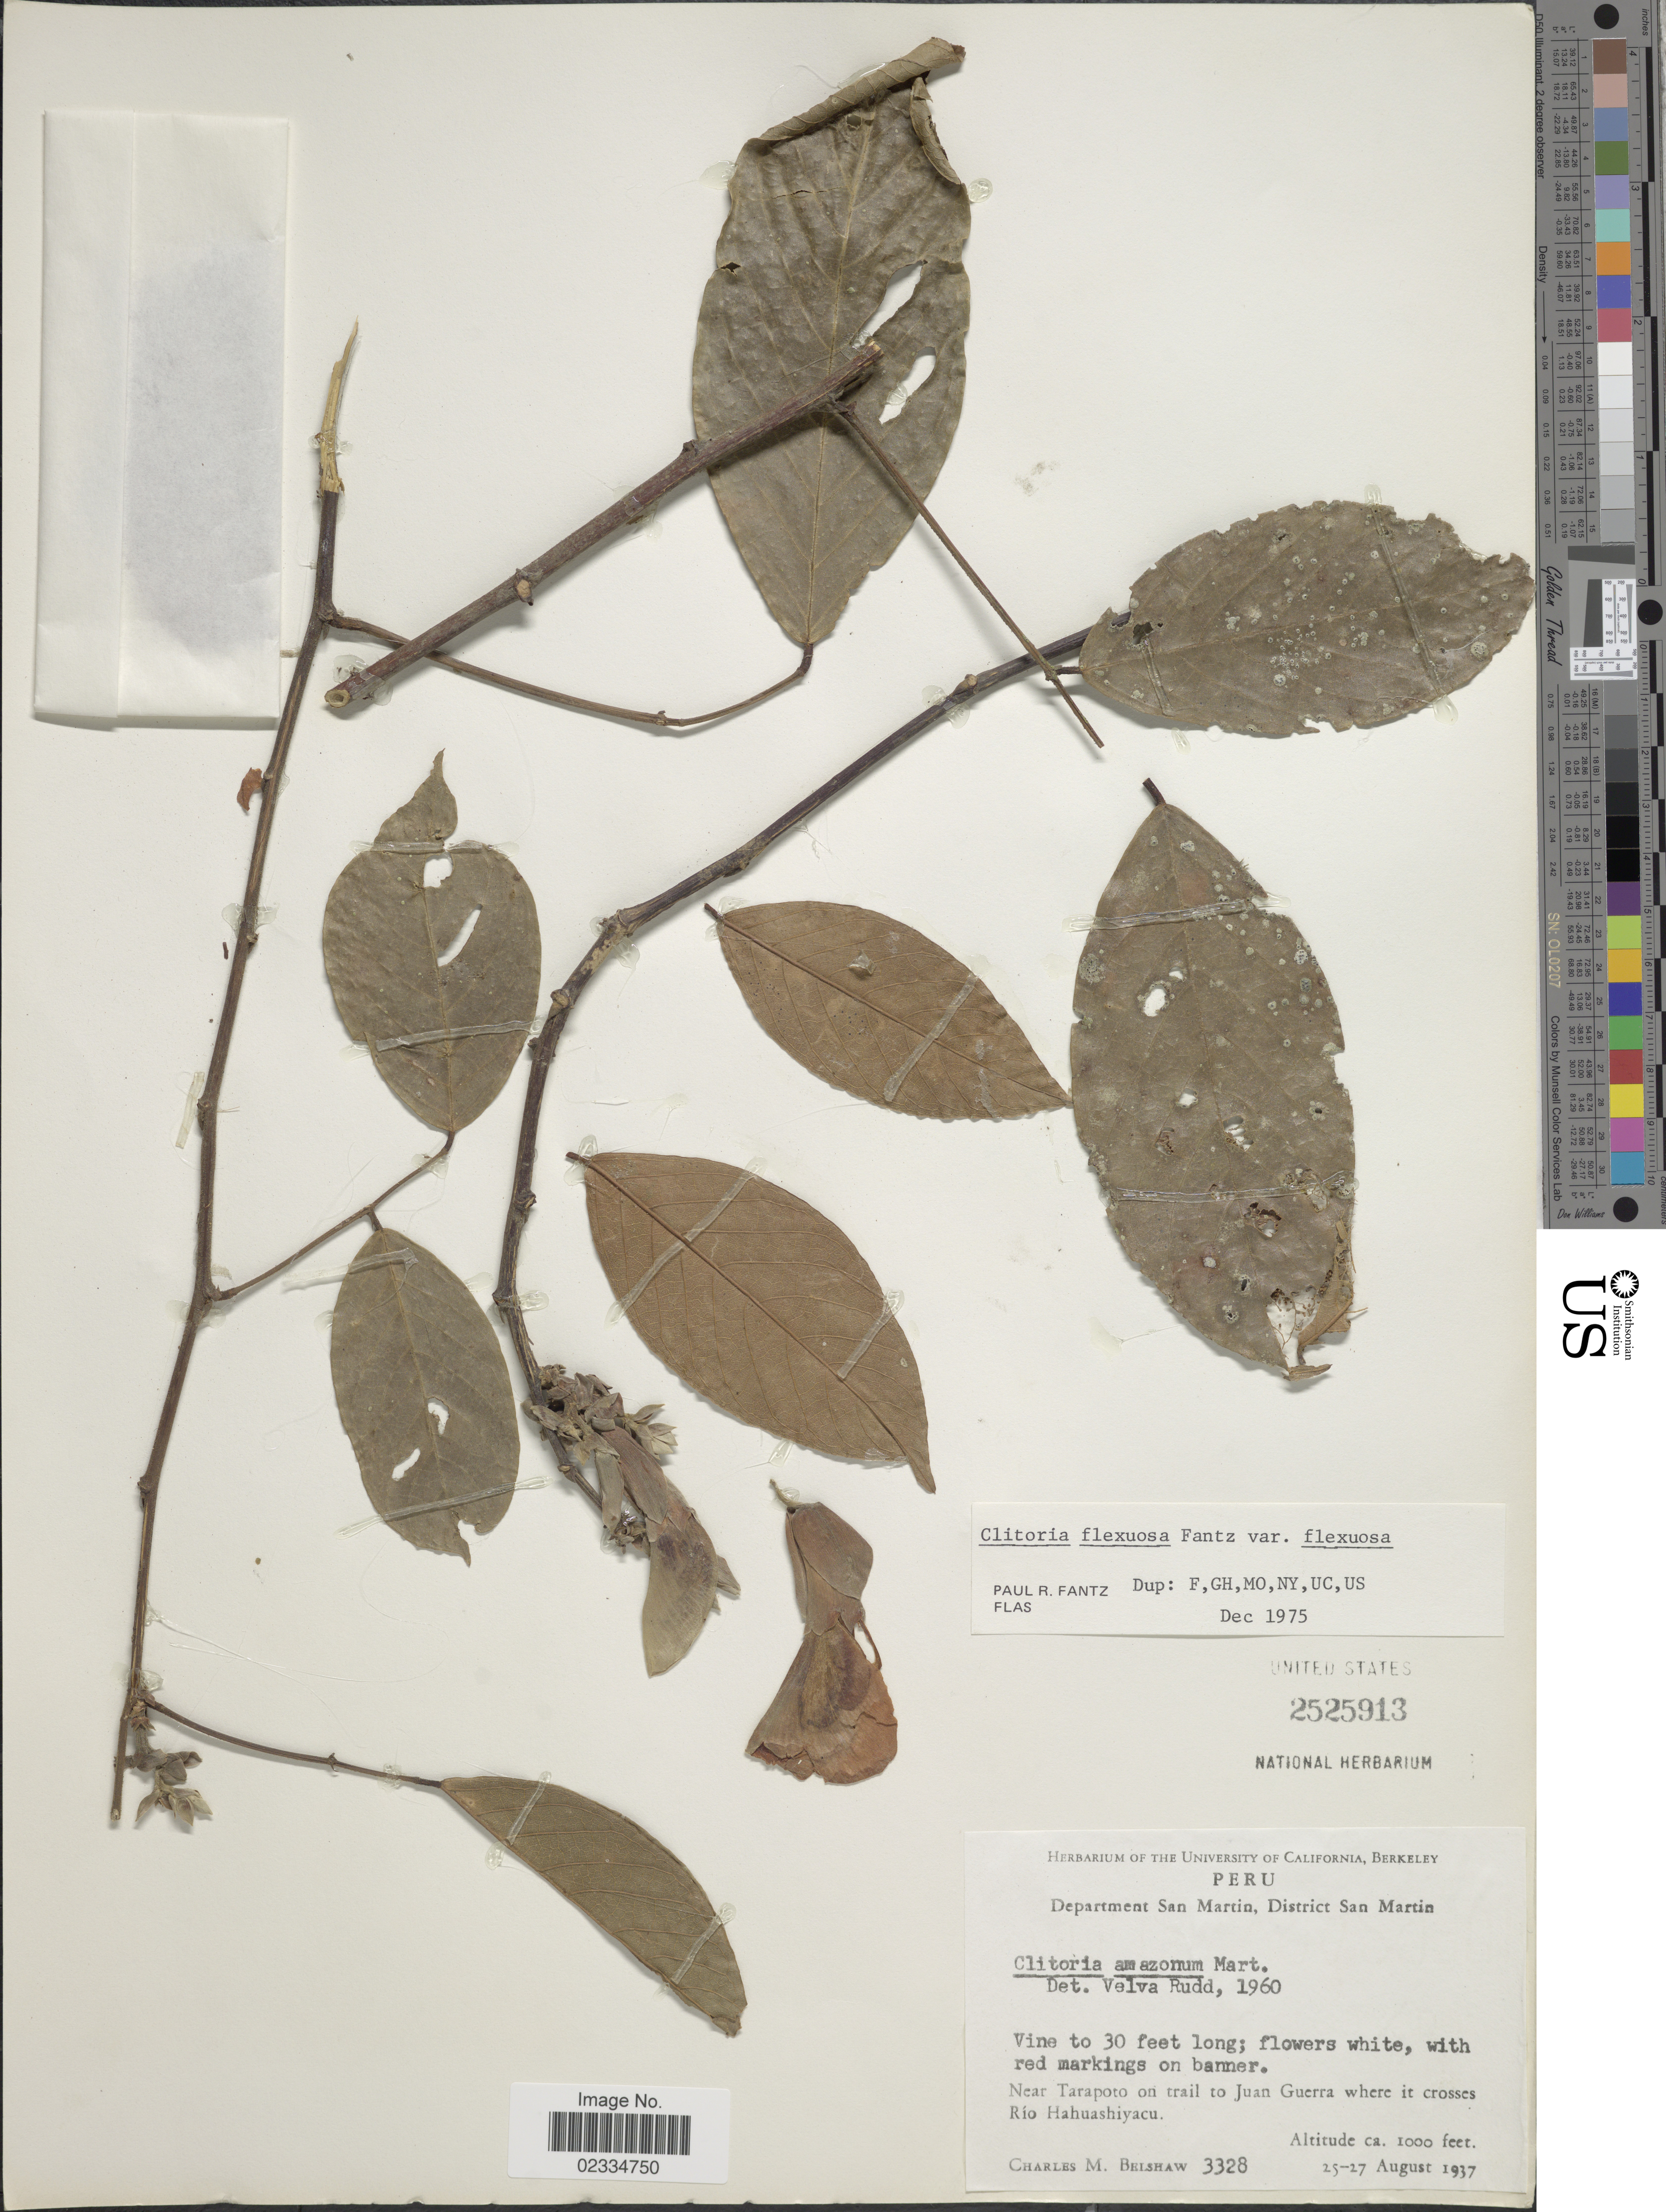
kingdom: Plantae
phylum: Tracheophyta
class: Magnoliopsida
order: Fabales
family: Fabaceae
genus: Clitoria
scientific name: Clitoria flexuosa var. flexuosa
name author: Fantz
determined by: Fantz, P. R., (FLAS), University of Florida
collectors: C. Shaw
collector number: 3328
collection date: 1937-08-25/1937-08-27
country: Peru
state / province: San Martín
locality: District San Martin, near Tarapoto on trail to Juan Guerra where it crosses Rio Hahuashiyacu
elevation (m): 305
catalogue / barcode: US 2525913